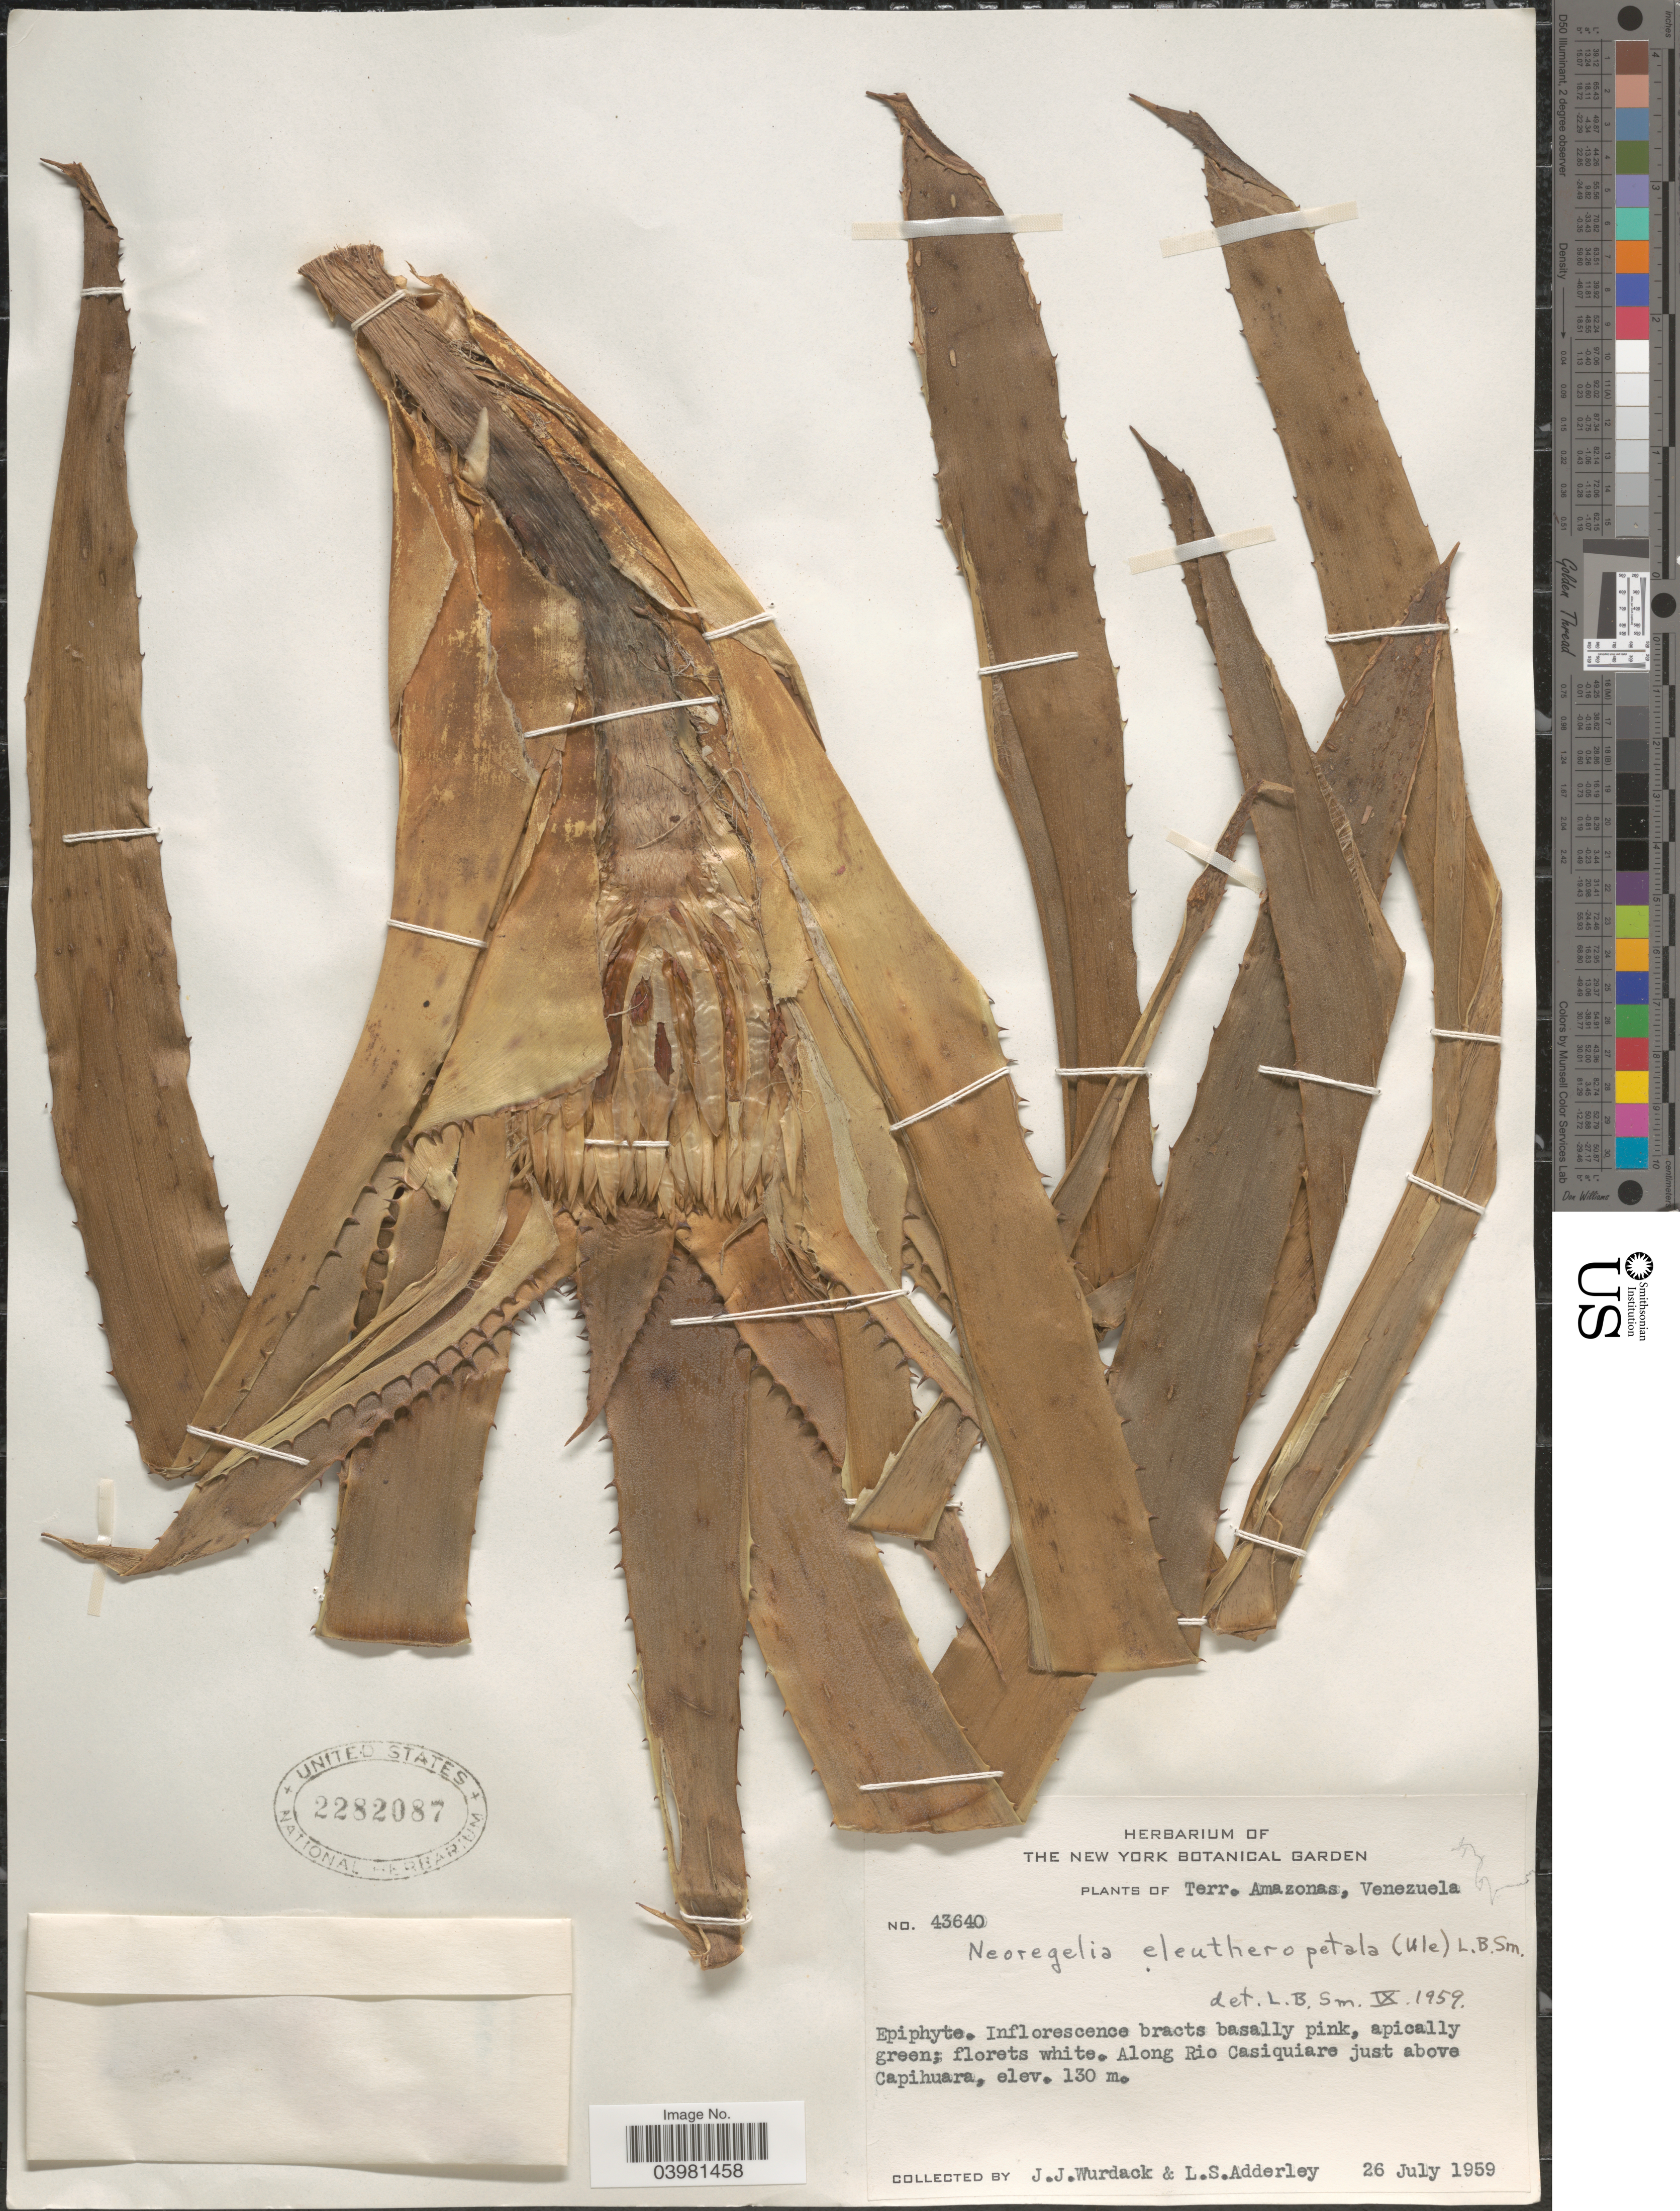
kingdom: Plantae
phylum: Tracheophyta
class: Liliopsida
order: Poales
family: Bromeliaceae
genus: Neoregelia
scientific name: Neoregelia eleutheropetala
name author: (Ule) L.B. Sm.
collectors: J. J. Wurdack & L. S. Adderley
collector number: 43640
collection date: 1959-07-26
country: Venezuela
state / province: Amazonas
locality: Along Rio Casiquiare just above Capihuara.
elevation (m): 130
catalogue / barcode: US 2282087